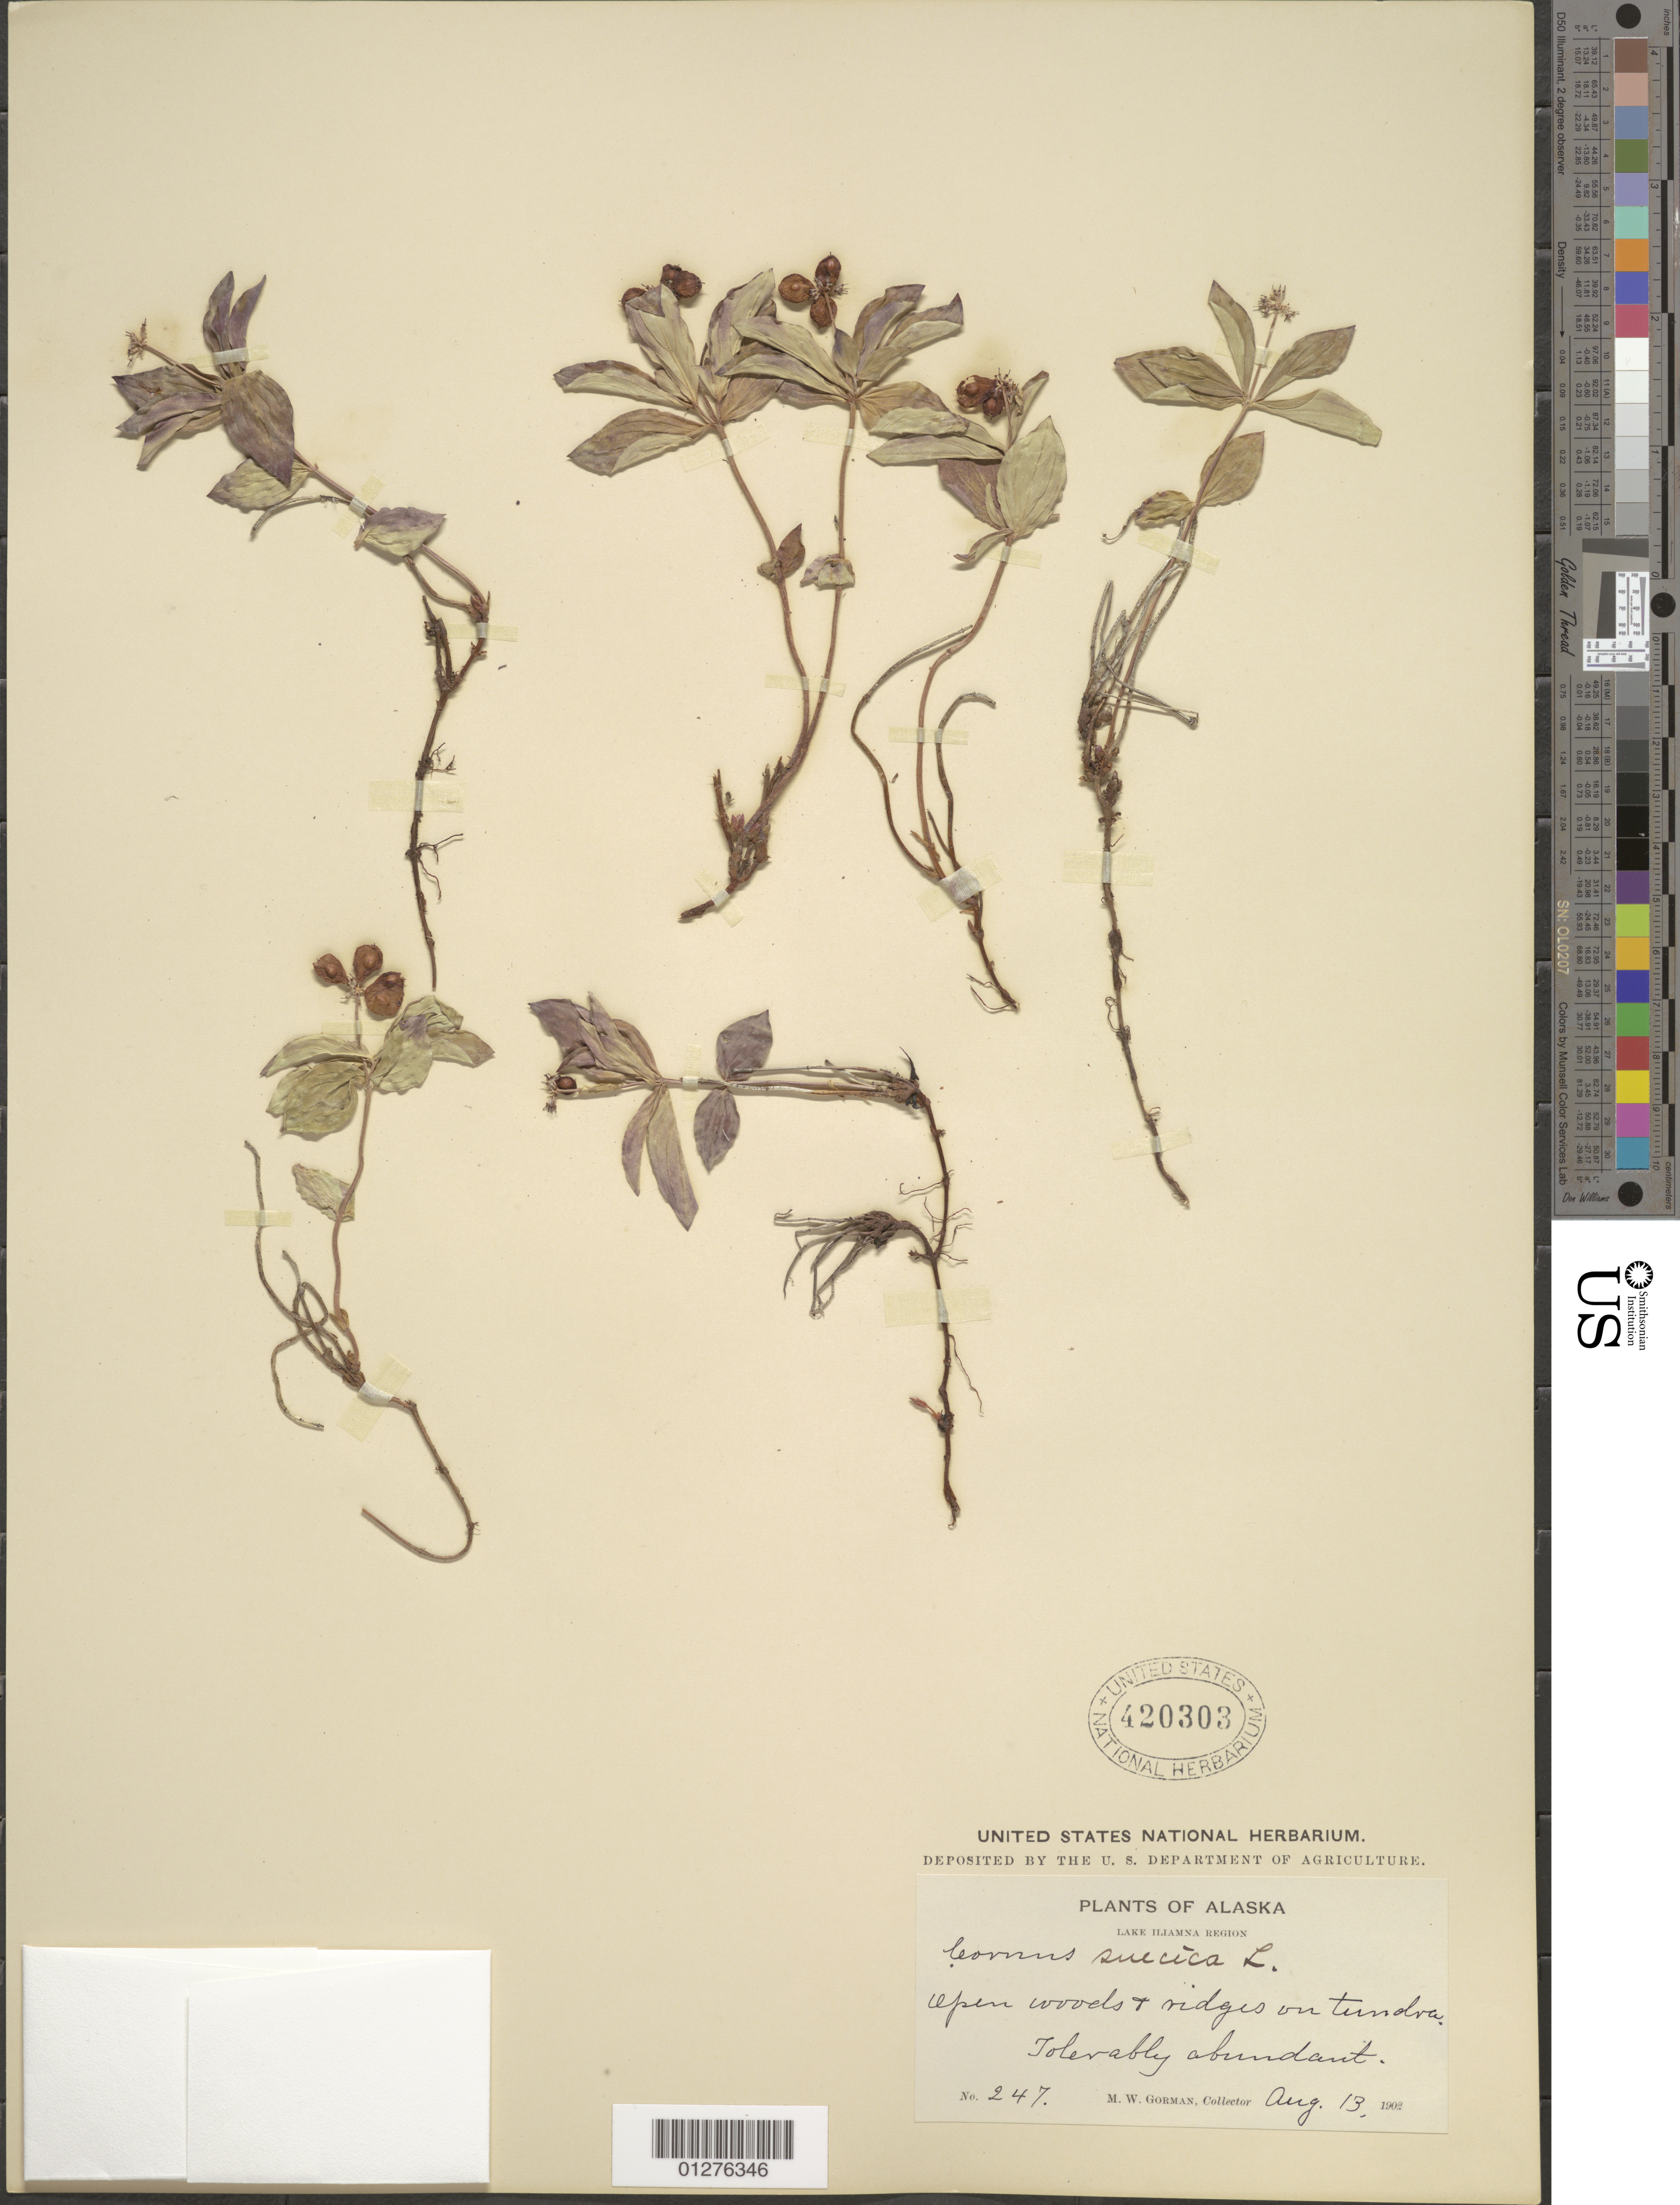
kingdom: Plantae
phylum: Tracheophyta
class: Magnoliopsida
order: Cornales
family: Cornaceae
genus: Cornus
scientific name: Cornus sericea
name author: L.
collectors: M. W. Gorman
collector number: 247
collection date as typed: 13 Aug 1902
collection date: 1902-08-13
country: United States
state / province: Alaska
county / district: Lake And Peninsula Borough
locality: Lake Iliamna Region.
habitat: Open woods + ridges on tundra.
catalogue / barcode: US 420303